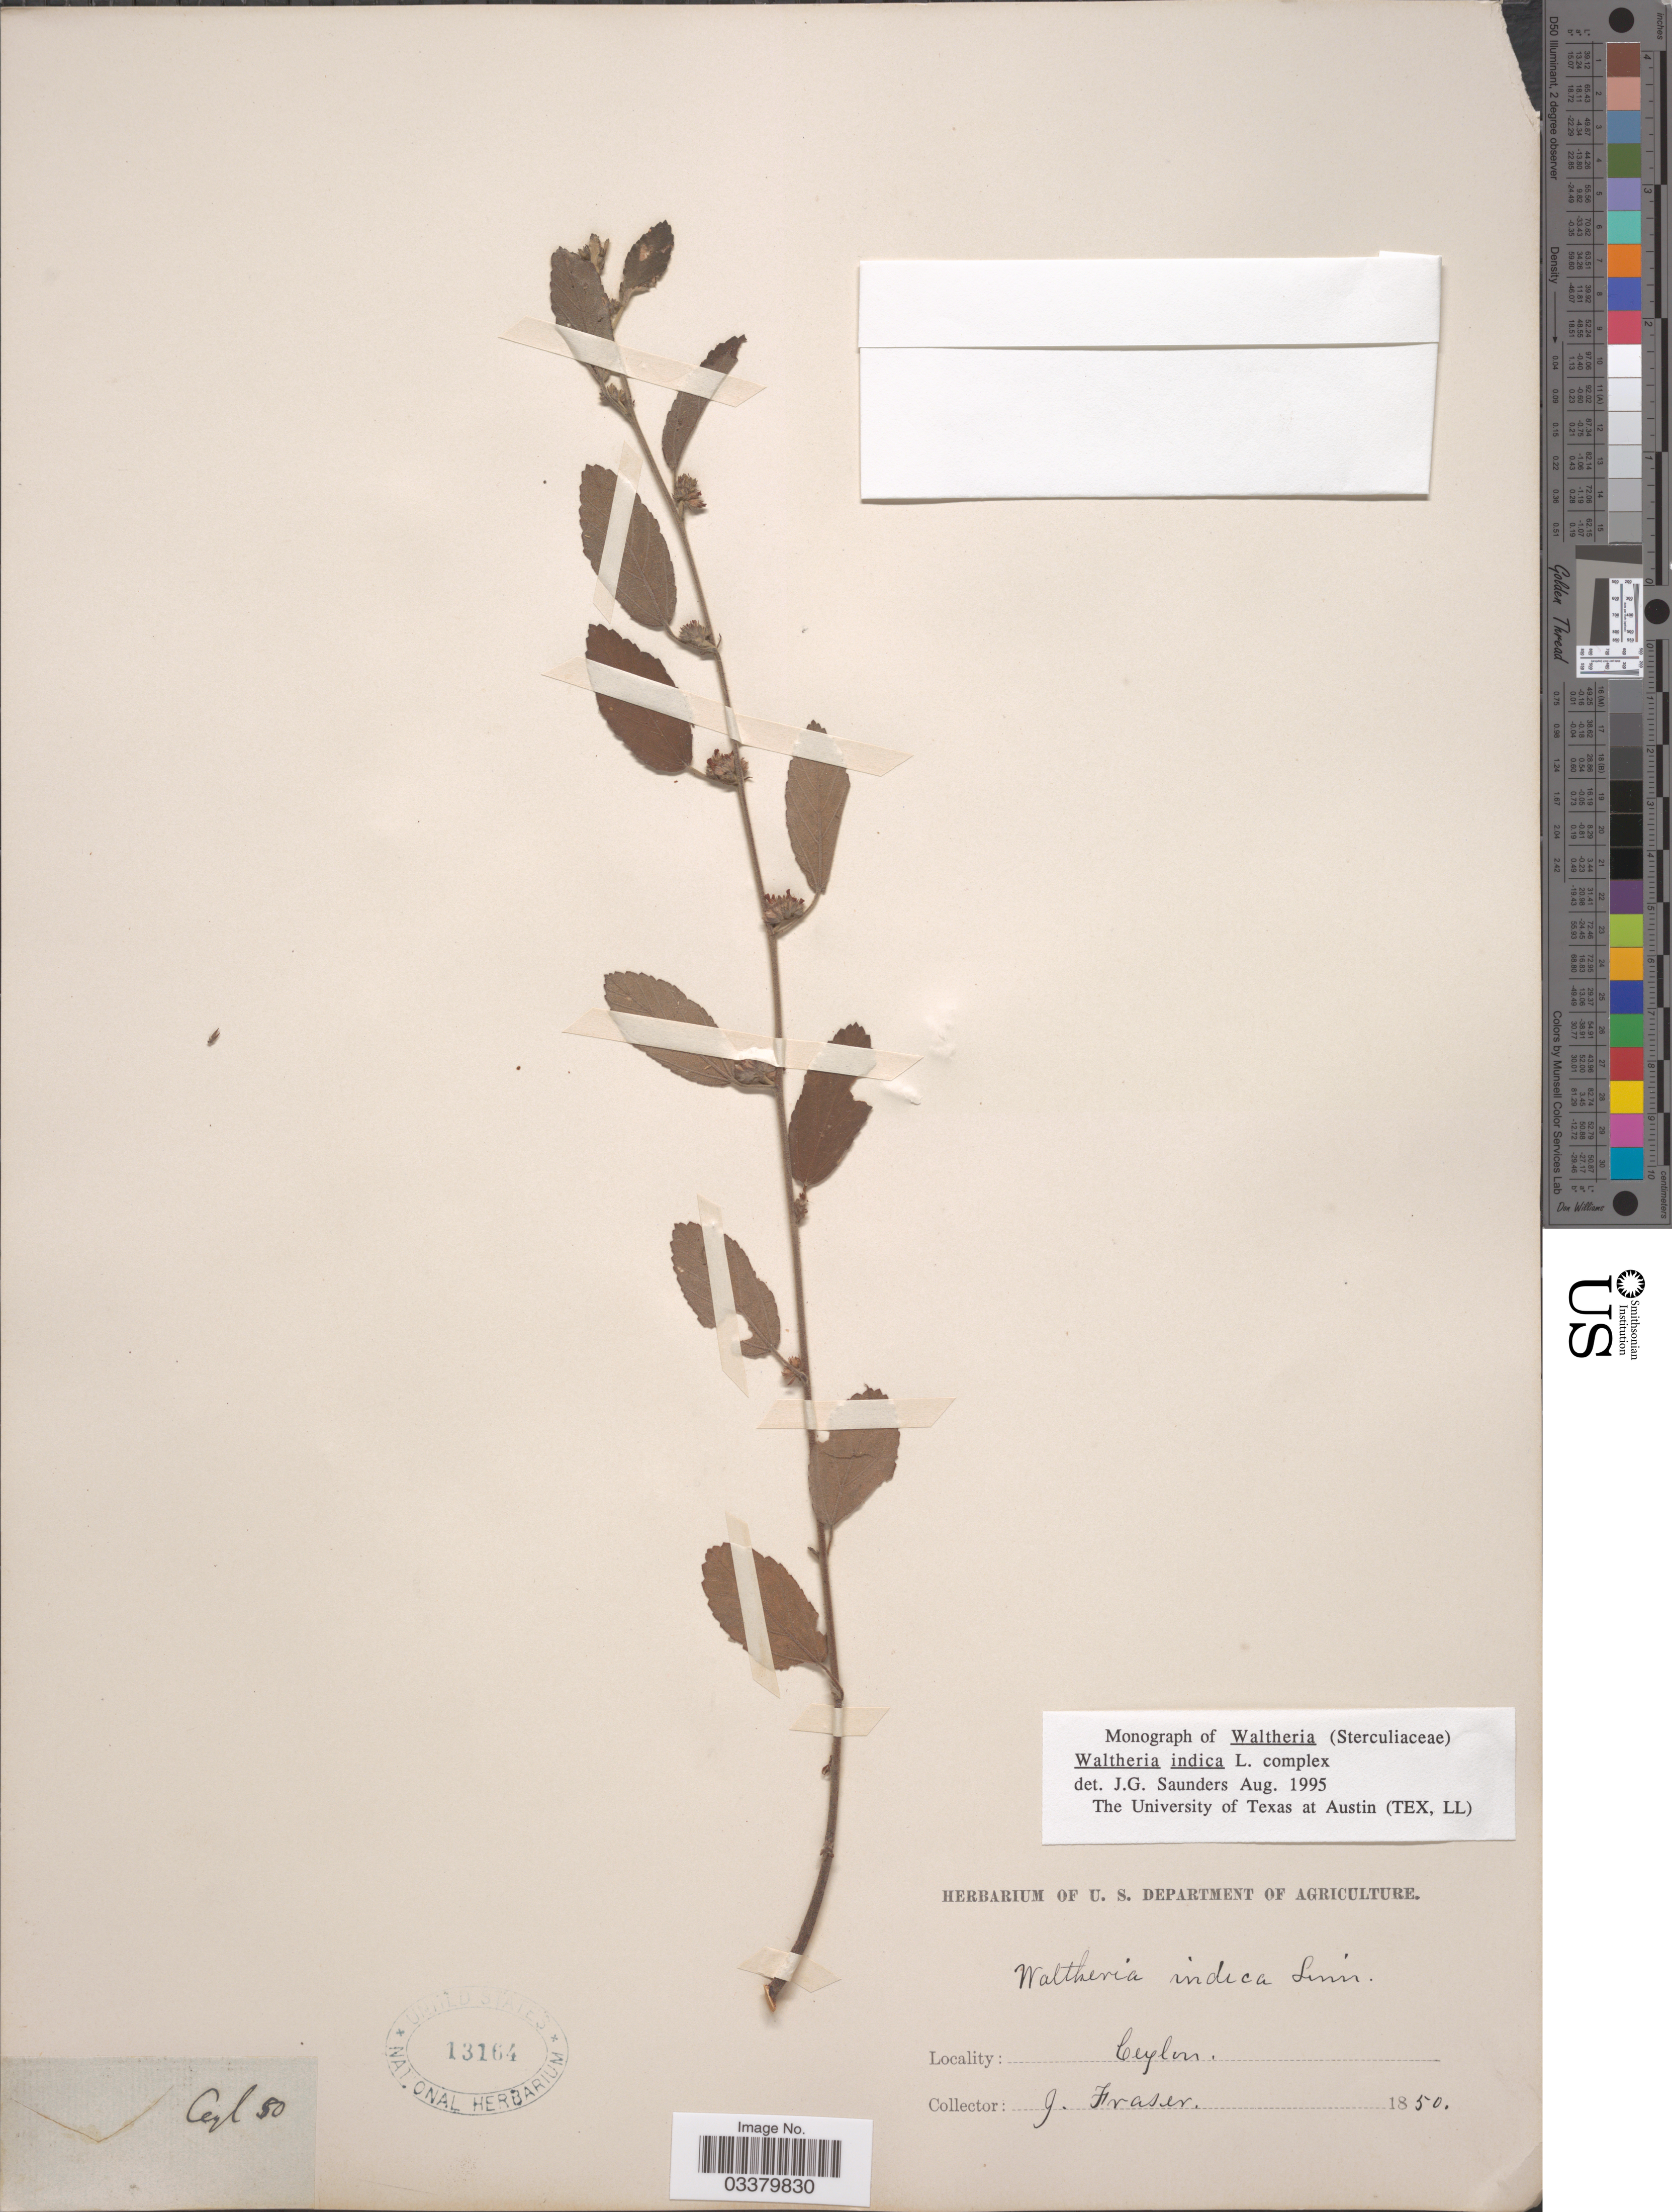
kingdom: Plantae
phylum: Tracheophyta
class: Magnoliopsida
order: Malvales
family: Malvaceae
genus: Waltheria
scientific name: Waltheria indica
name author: L.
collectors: J. Fraser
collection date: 1850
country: Sri Lanka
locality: Ceylon.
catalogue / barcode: US 13164